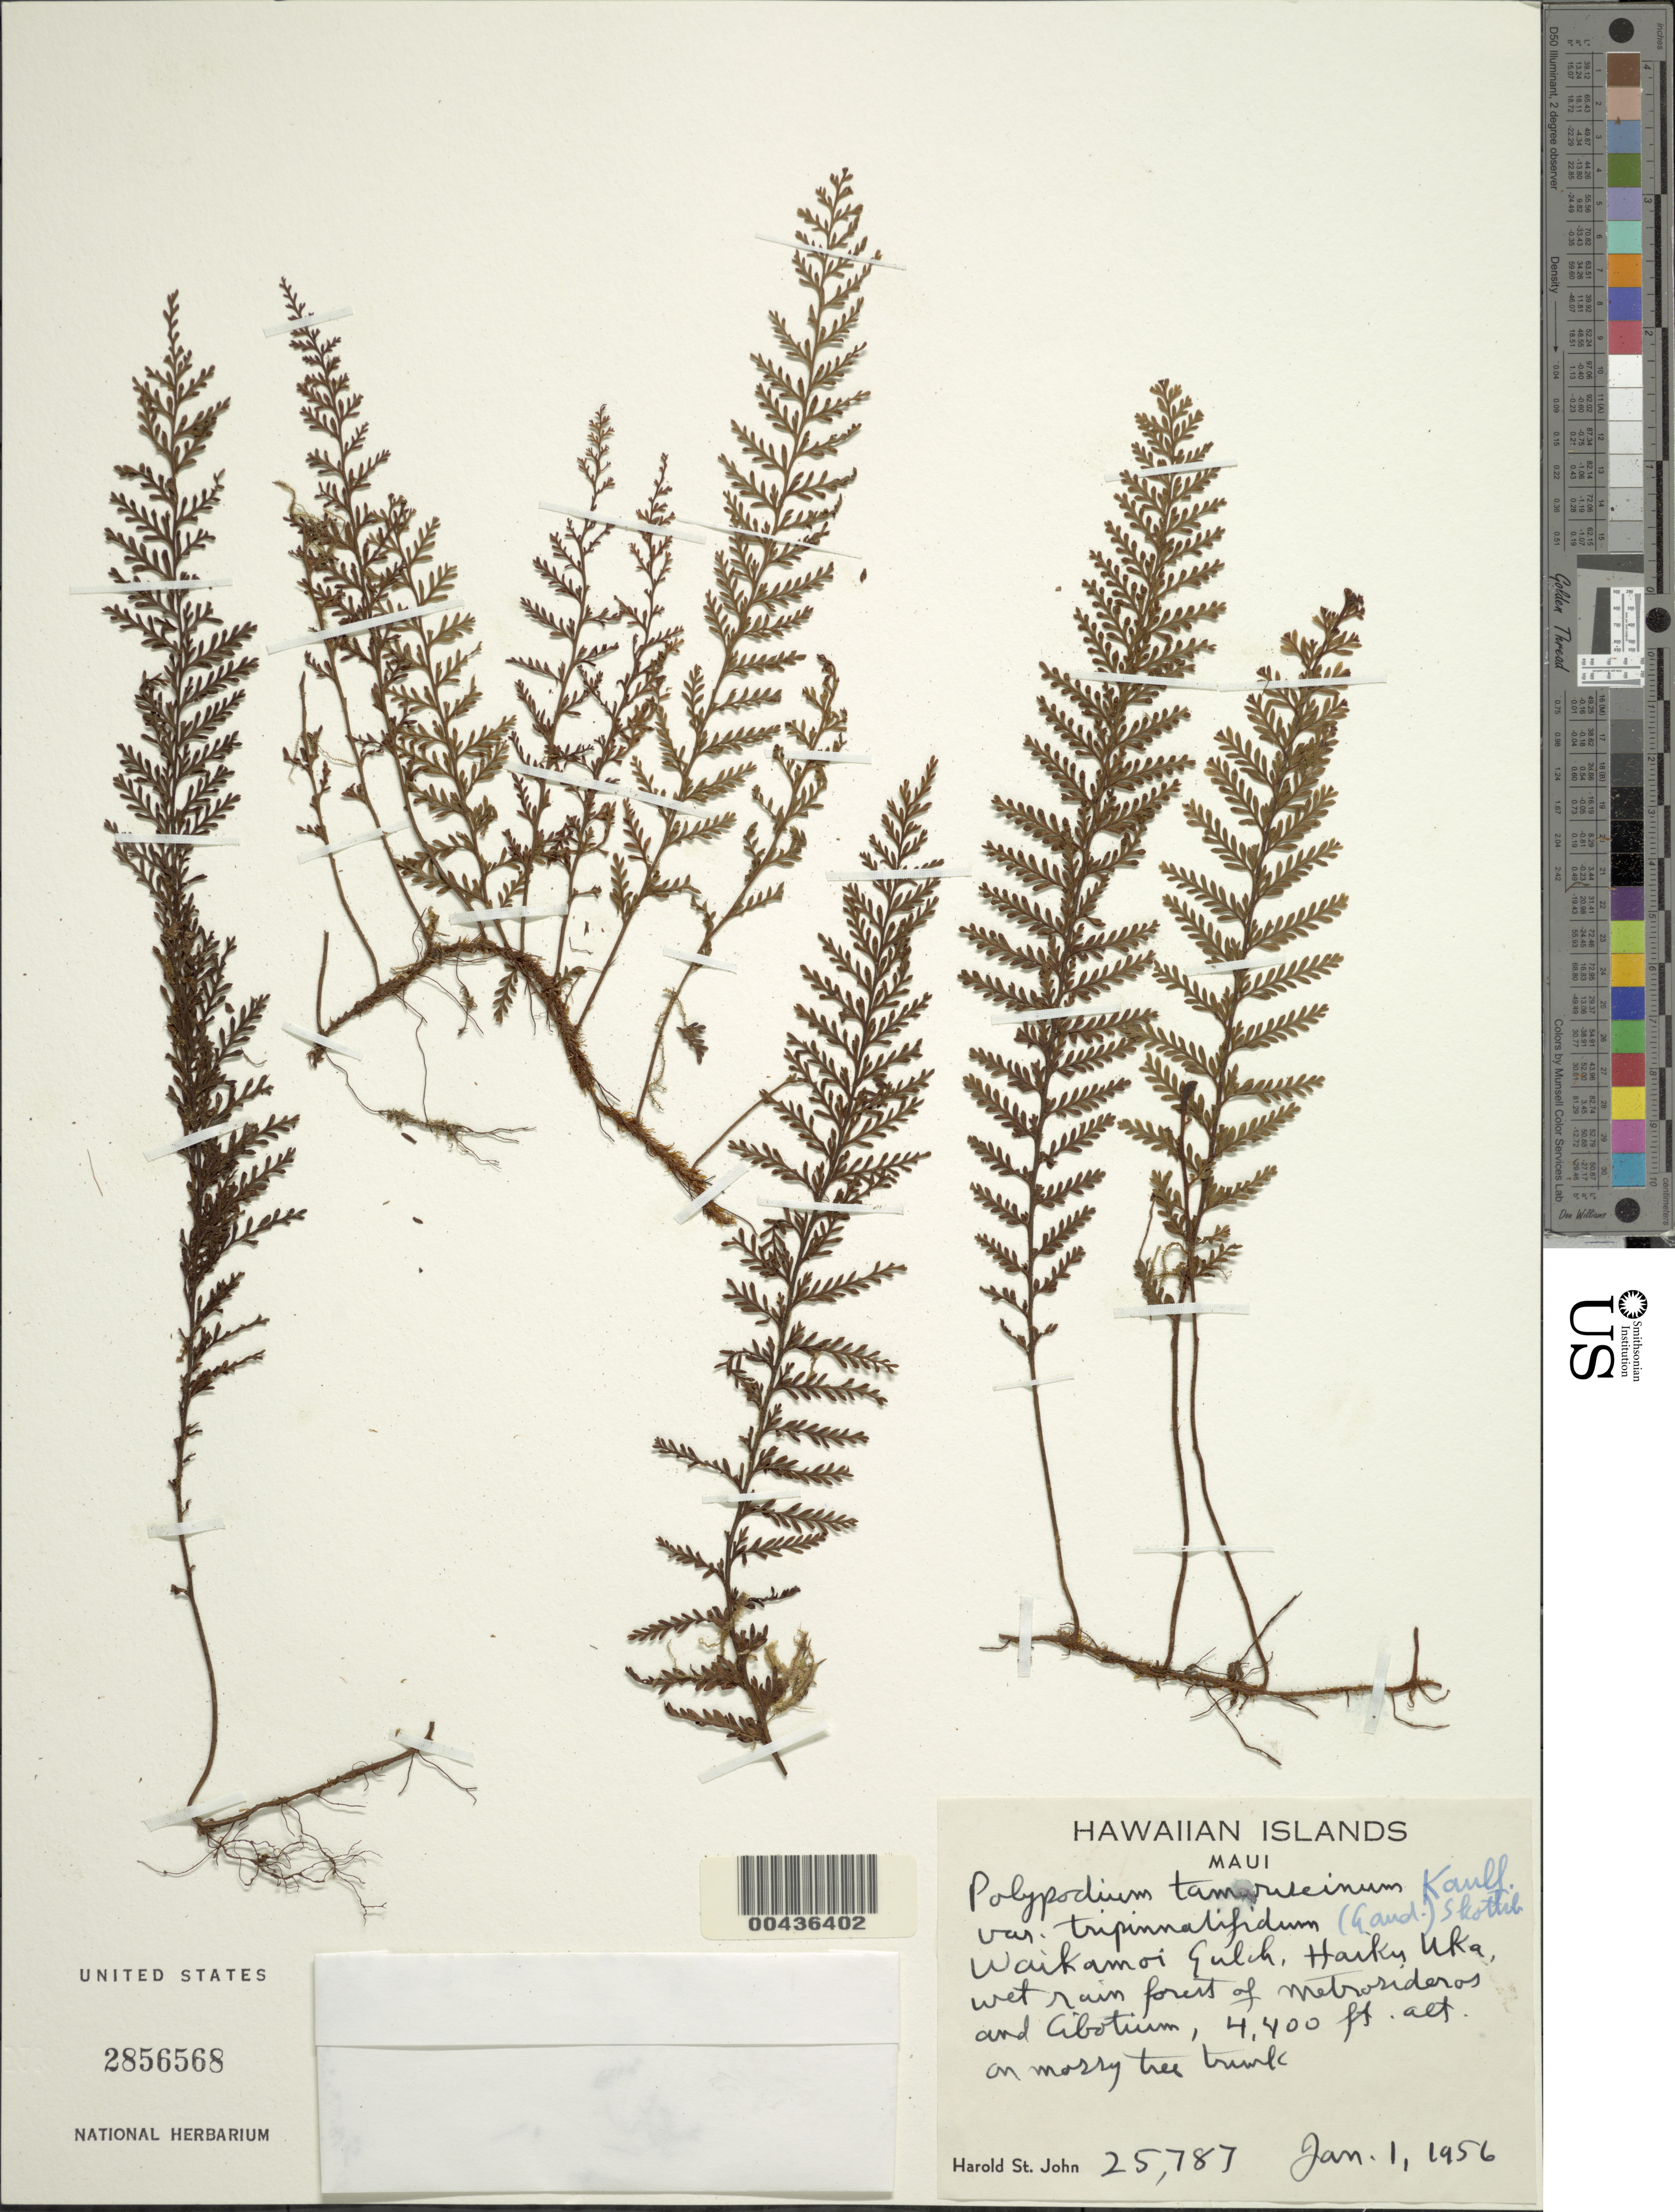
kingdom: Plantae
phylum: Tracheophyta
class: Polypodiopsida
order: Polypodiales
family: Polypodiaceae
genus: Adenophorus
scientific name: Adenophorus tripinnatifidus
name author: Gaudich.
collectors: H. St. John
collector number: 25787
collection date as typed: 1 Jan 1956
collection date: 1956-01-01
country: United States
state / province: Hawaii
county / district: Maui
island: Maui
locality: Waikamoi Gulch, Haiku Uka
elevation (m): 1341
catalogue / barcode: US 2856568